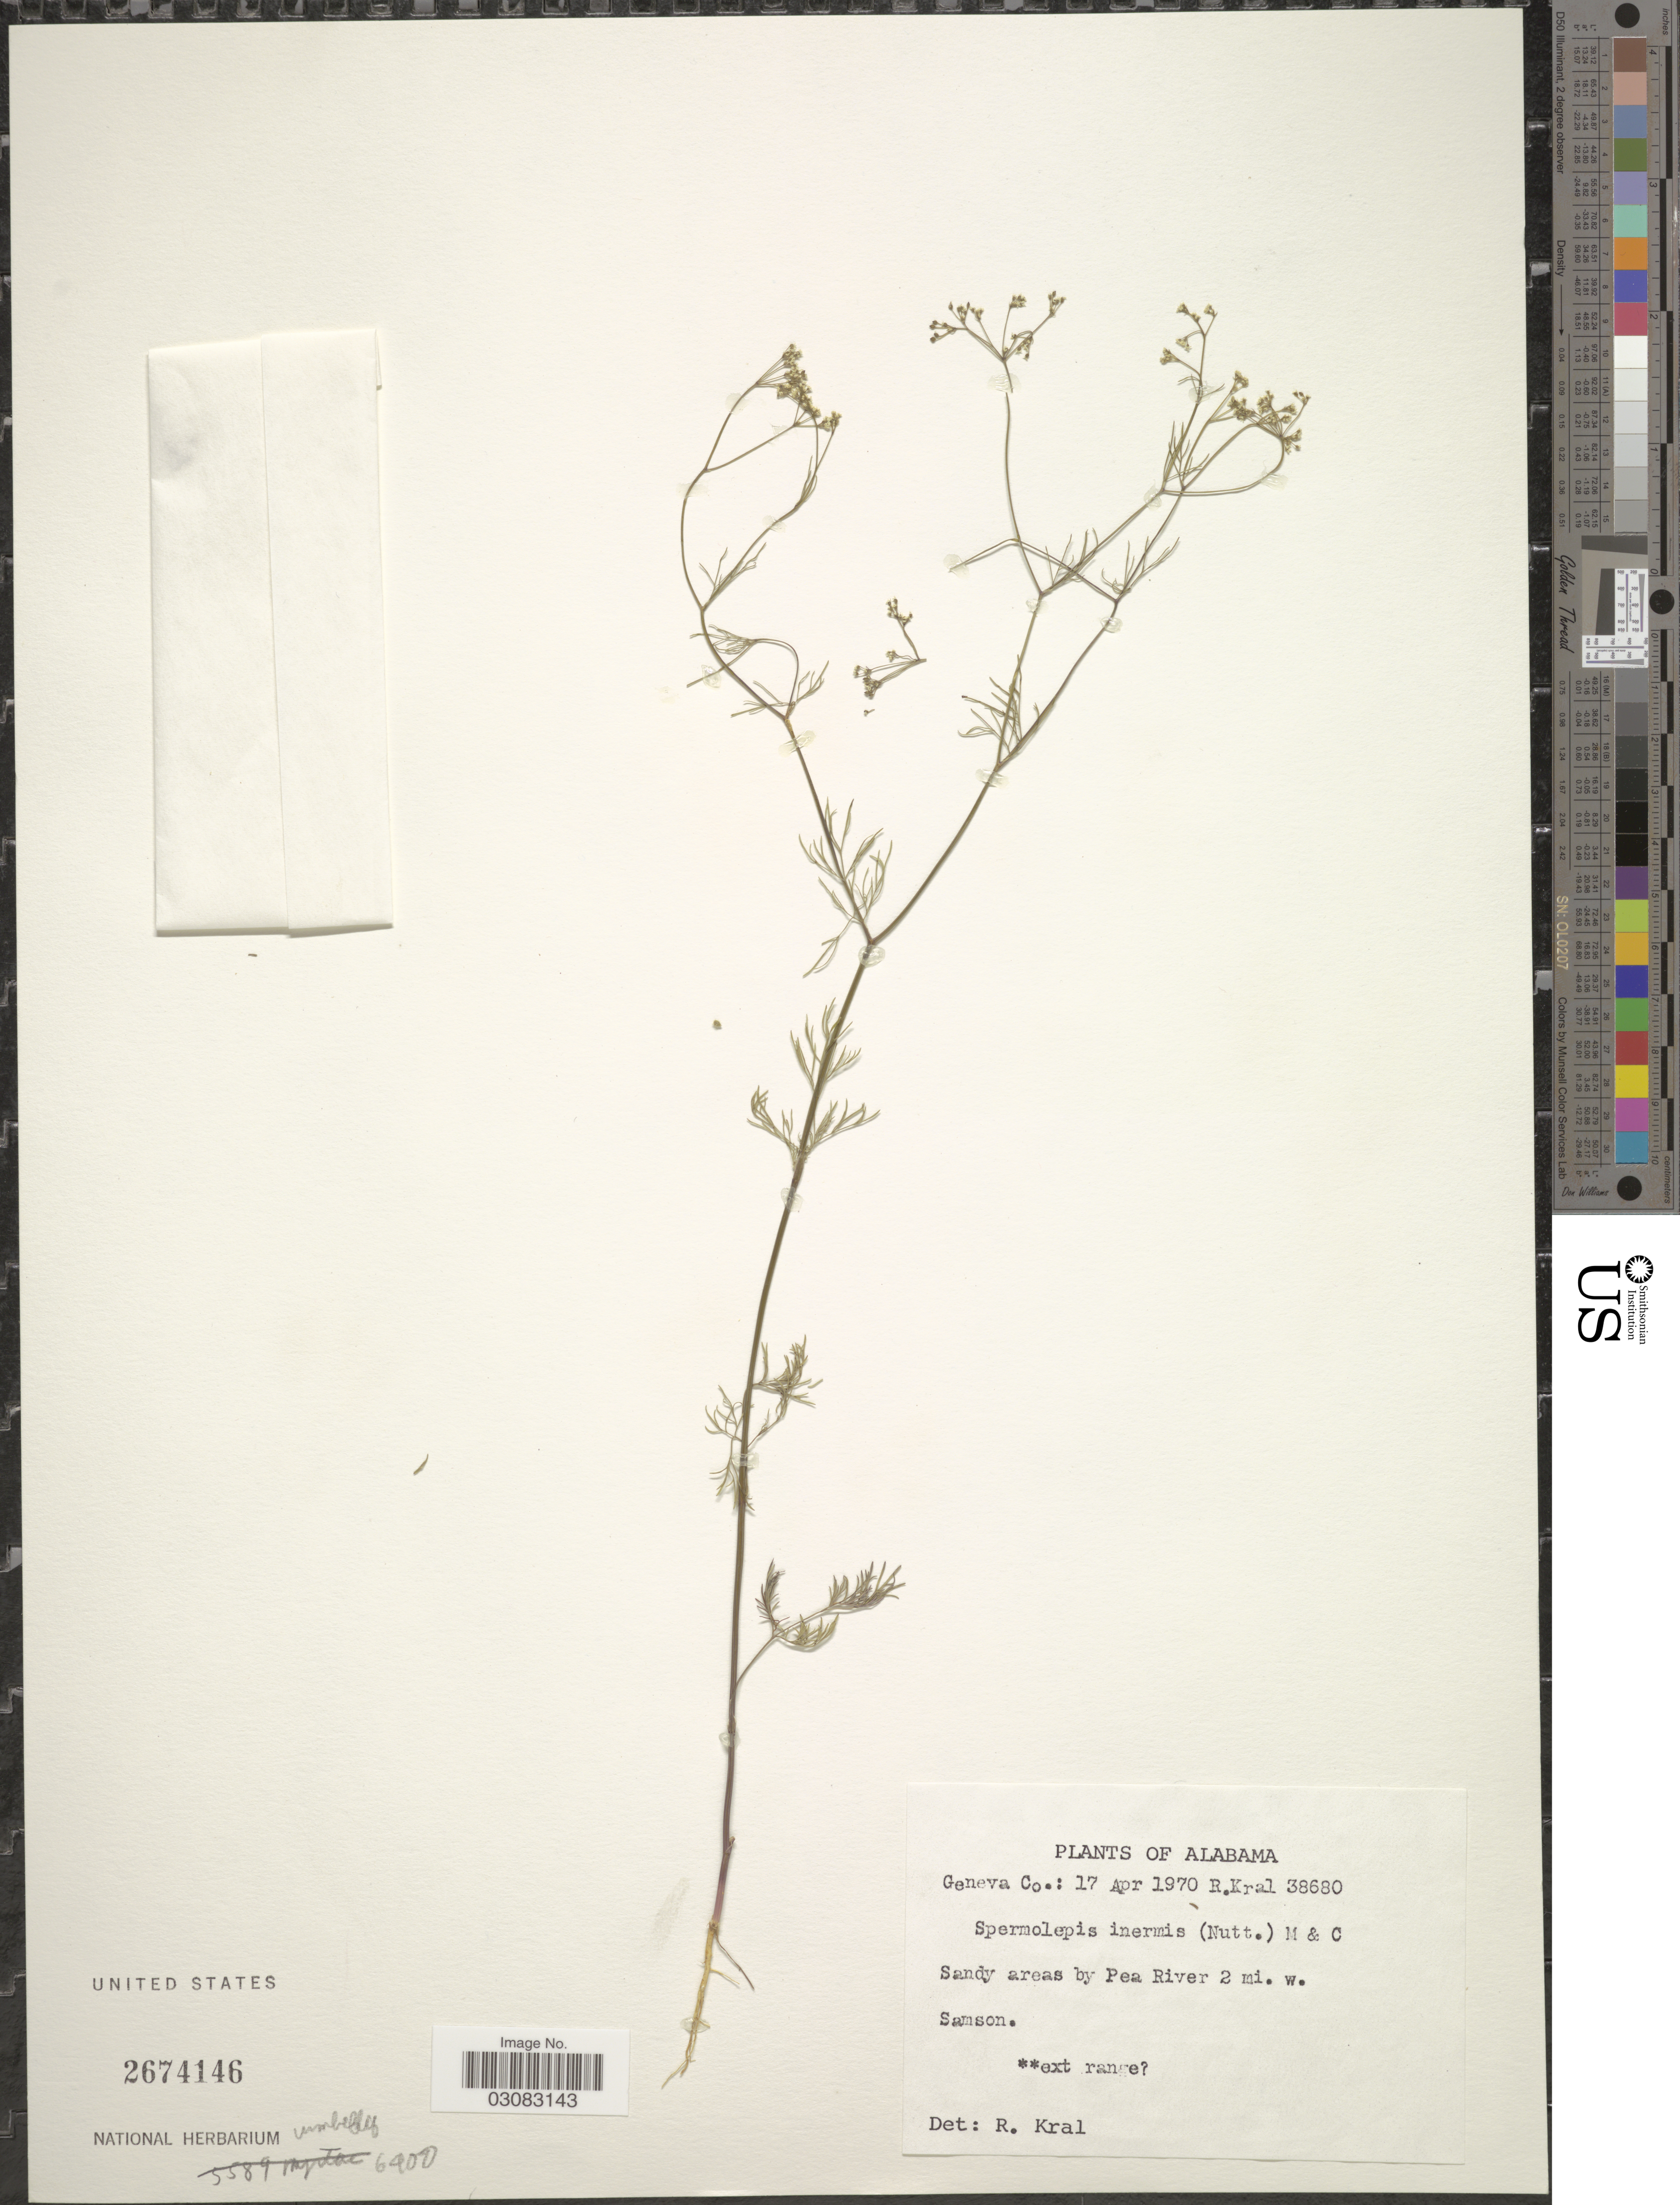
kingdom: Plantae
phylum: Tracheophyta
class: Magnoliopsida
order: Apiales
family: Apiaceae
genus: Spermolepis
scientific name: Spermolepis echinata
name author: (Nutt. ex DC.) A. Heller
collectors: R. Kral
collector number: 38680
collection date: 1970-04-17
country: United States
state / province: Alabama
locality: Geneva Co. Sandy areas by Pea River 2 mi. w. Samson.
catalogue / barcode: US 2674146